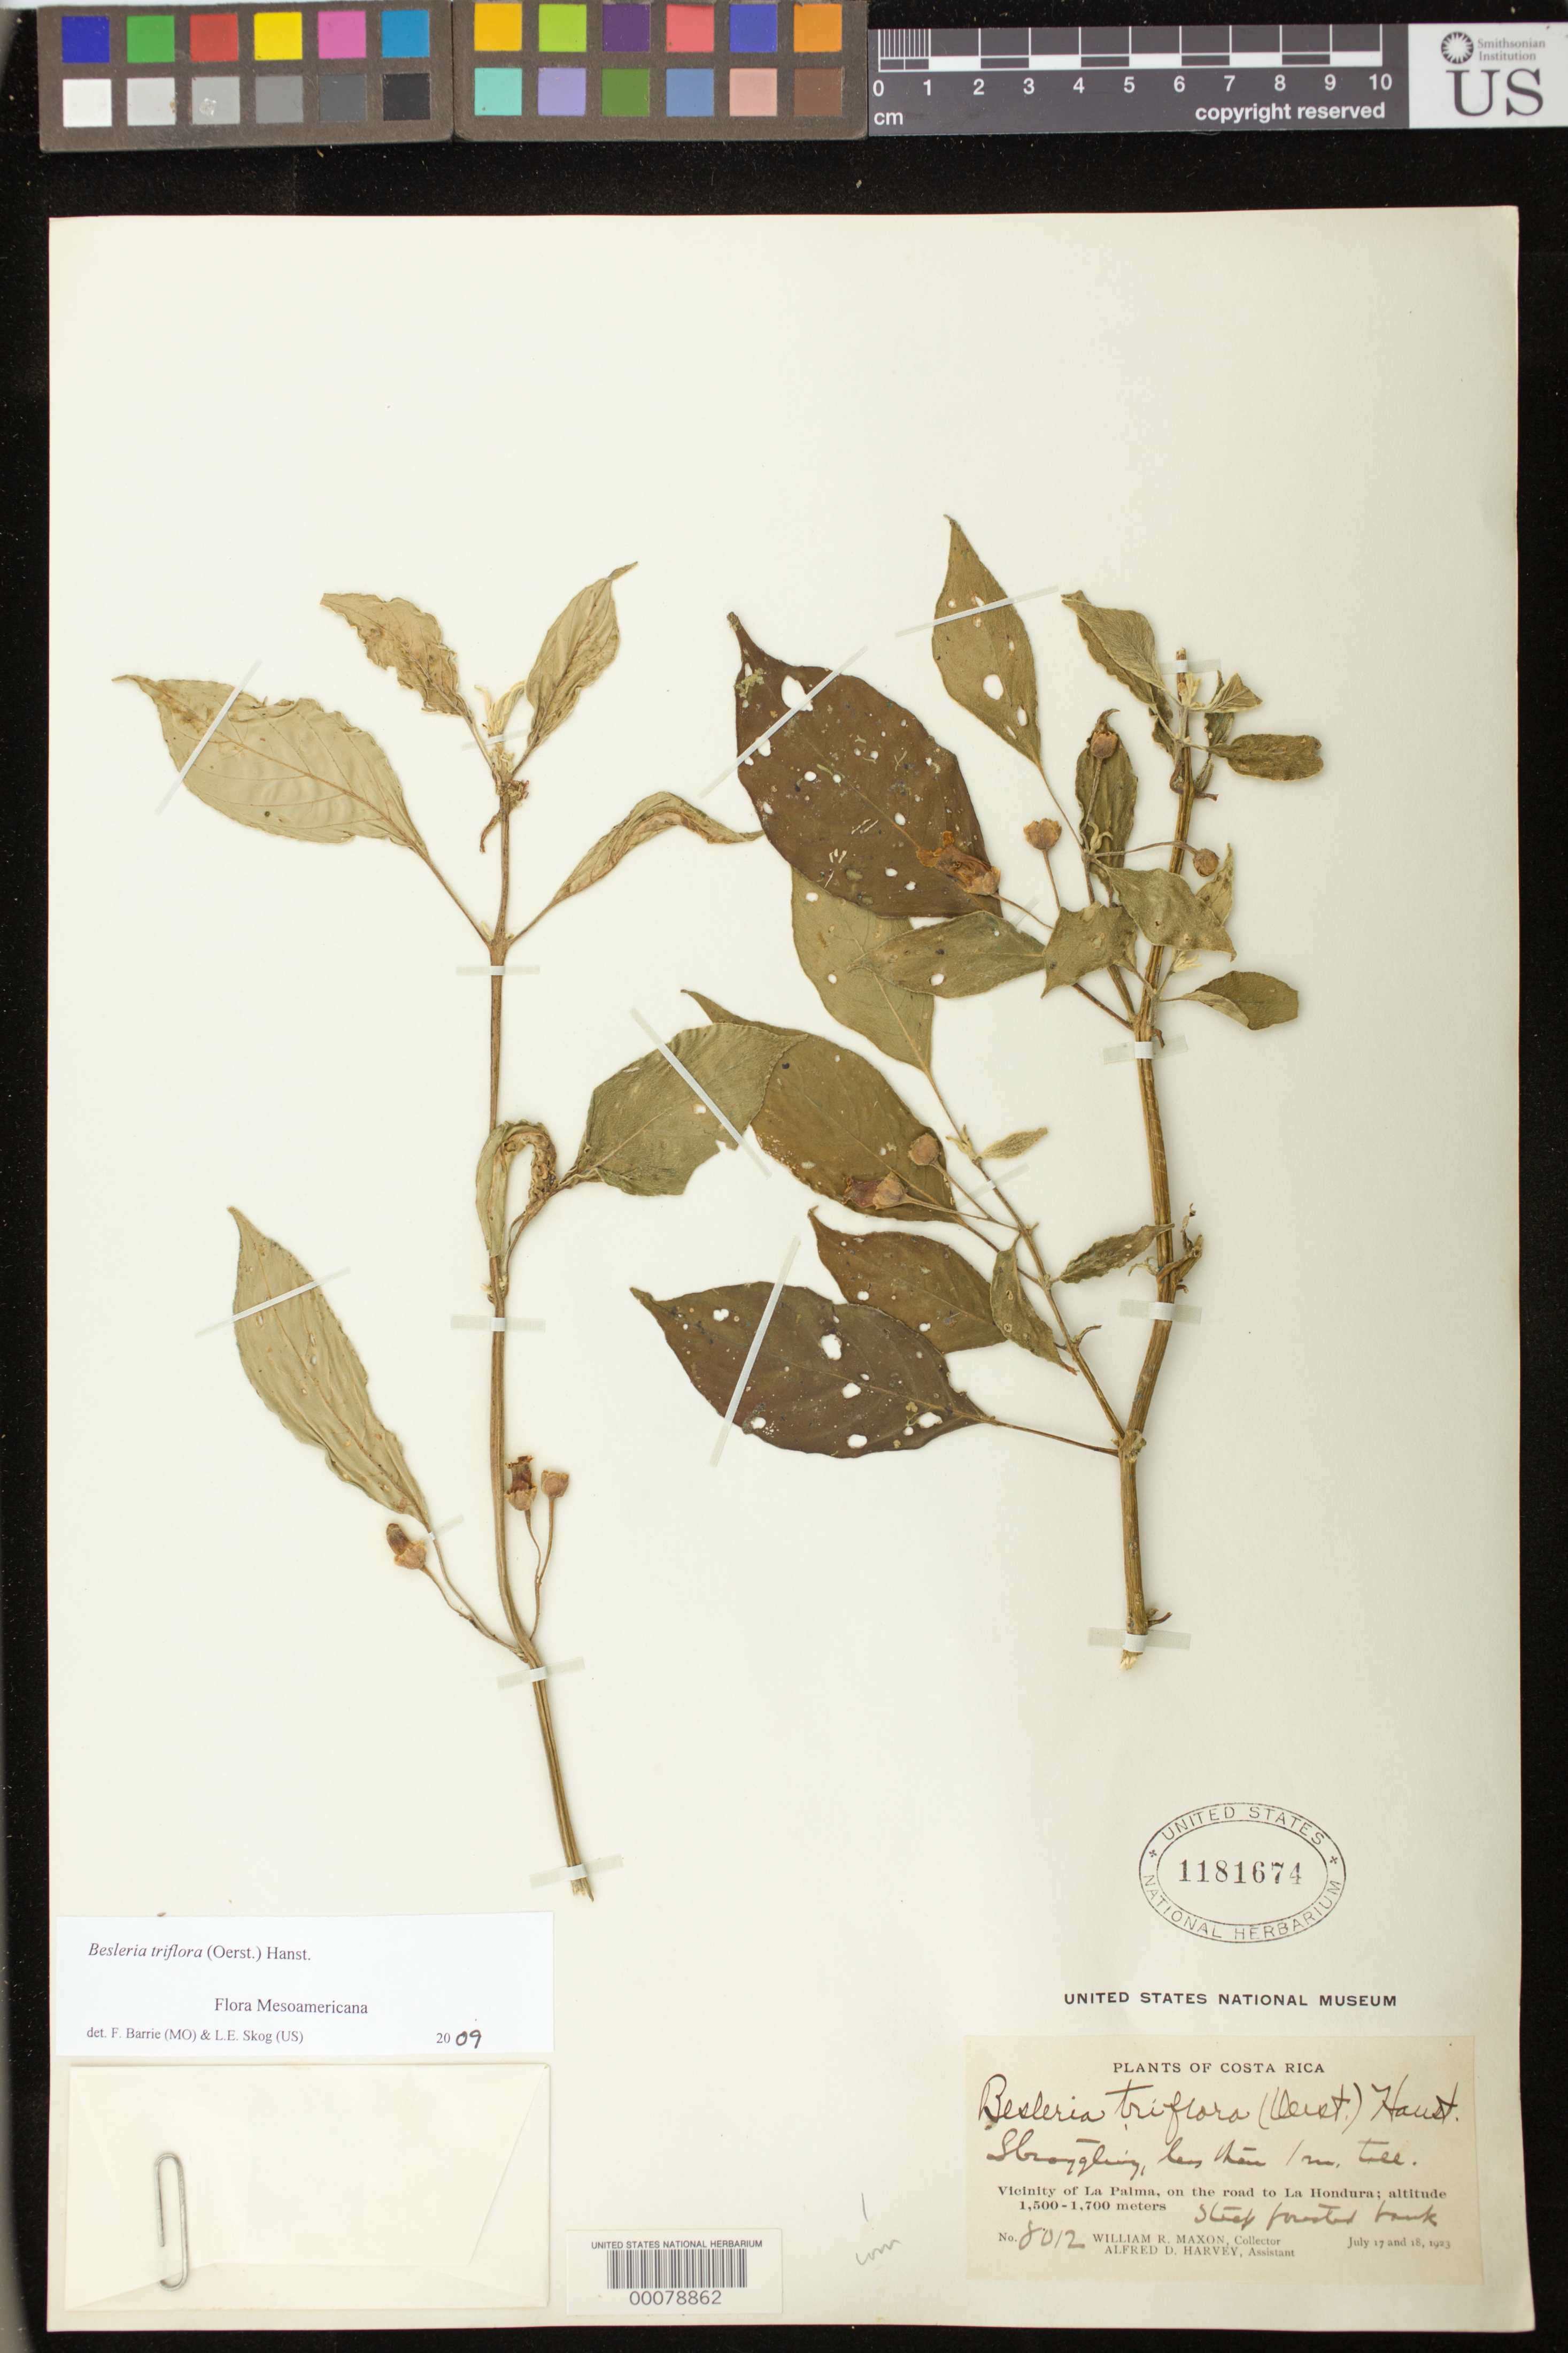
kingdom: Plantae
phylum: Tracheophyta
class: Magnoliopsida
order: Lamiales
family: Gesneriaceae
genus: Besleria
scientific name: Besleria triflora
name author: (Oerst.) Hanst.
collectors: W. R. Maxon & A. D. Harvey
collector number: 8012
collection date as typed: Jul 1923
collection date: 1923-07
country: Costa Rica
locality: Vicinity of La Palma, on the road to Hondura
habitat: Steep forested bank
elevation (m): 1500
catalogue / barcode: US 1181674